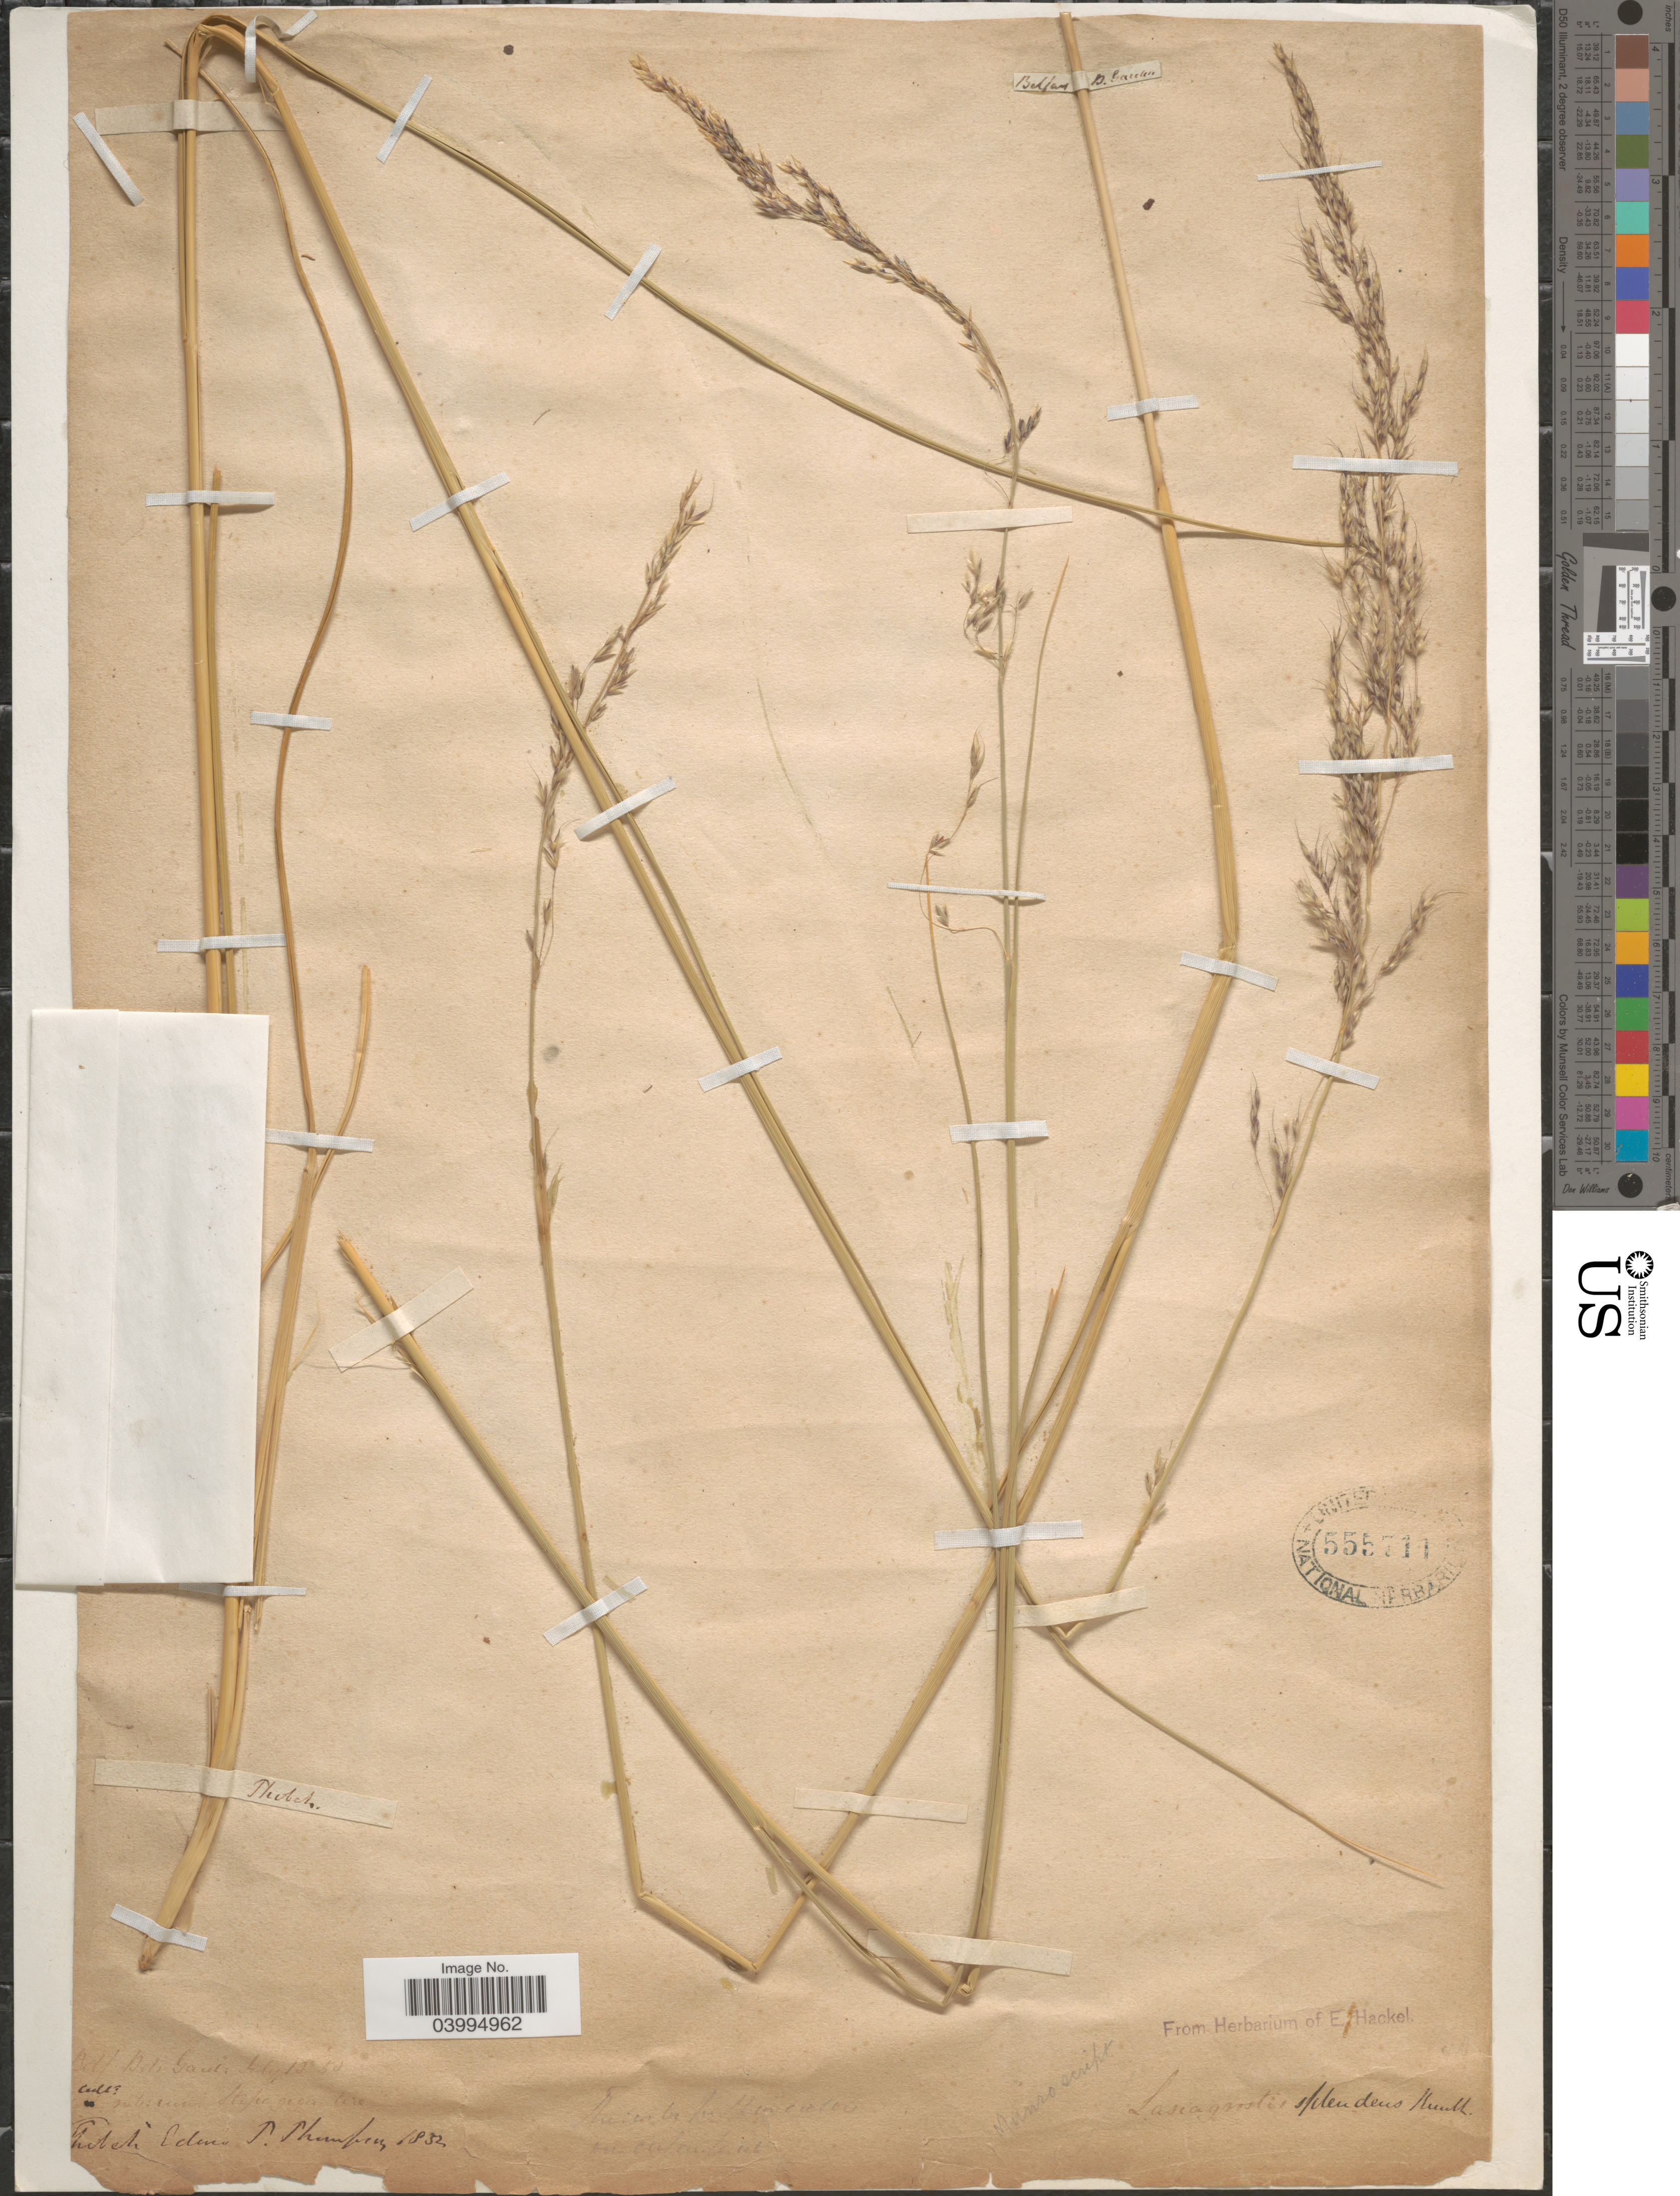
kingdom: Plantae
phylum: Tracheophyta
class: Liliopsida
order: Poales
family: Poaceae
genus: Stipa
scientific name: Stipa sp.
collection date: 1832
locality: Gutch Edens. [interpreted] [unsure placement]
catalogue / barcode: US 555711